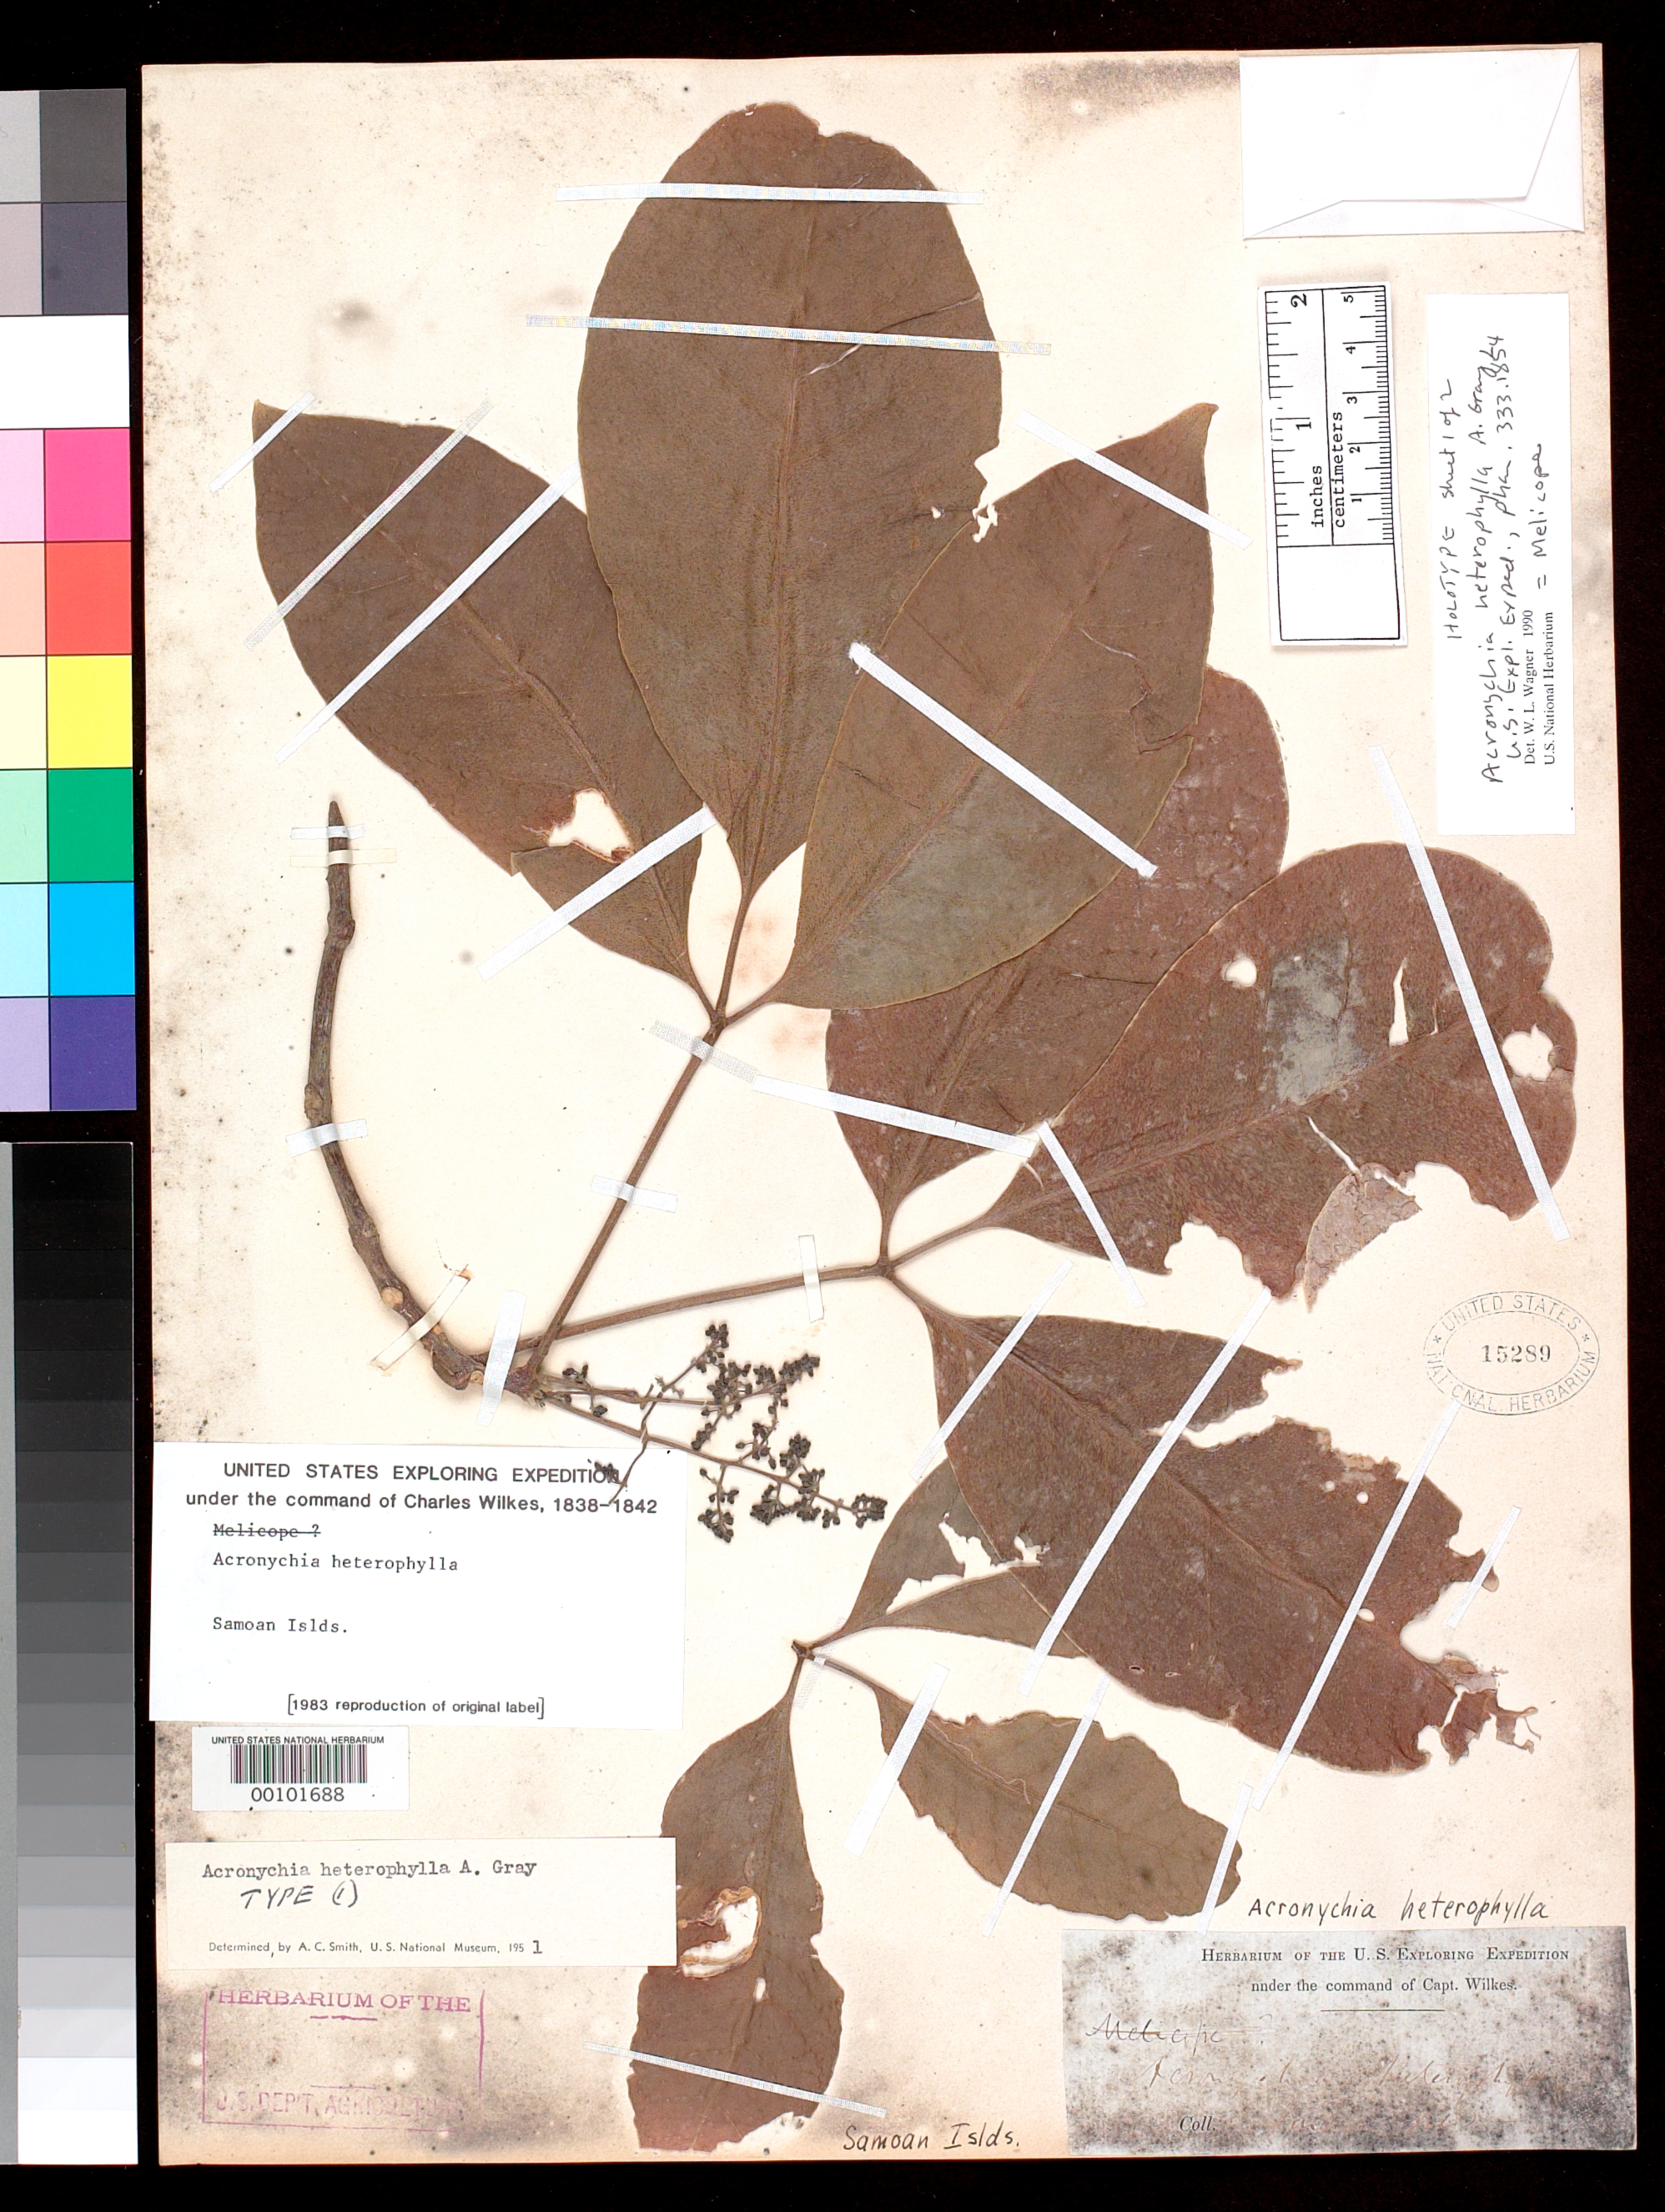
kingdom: Plantae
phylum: Tracheophyta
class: Magnoliopsida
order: Sapindales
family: Rutaceae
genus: Acronychia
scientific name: Acronychia heterophylla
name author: A. Gray in Wilkes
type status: Holotype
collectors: Wilkes Explor. Exped.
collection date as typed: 1838 to -- --- 1842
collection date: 1838/1842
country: American Samoa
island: Tutua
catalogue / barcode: US 15289